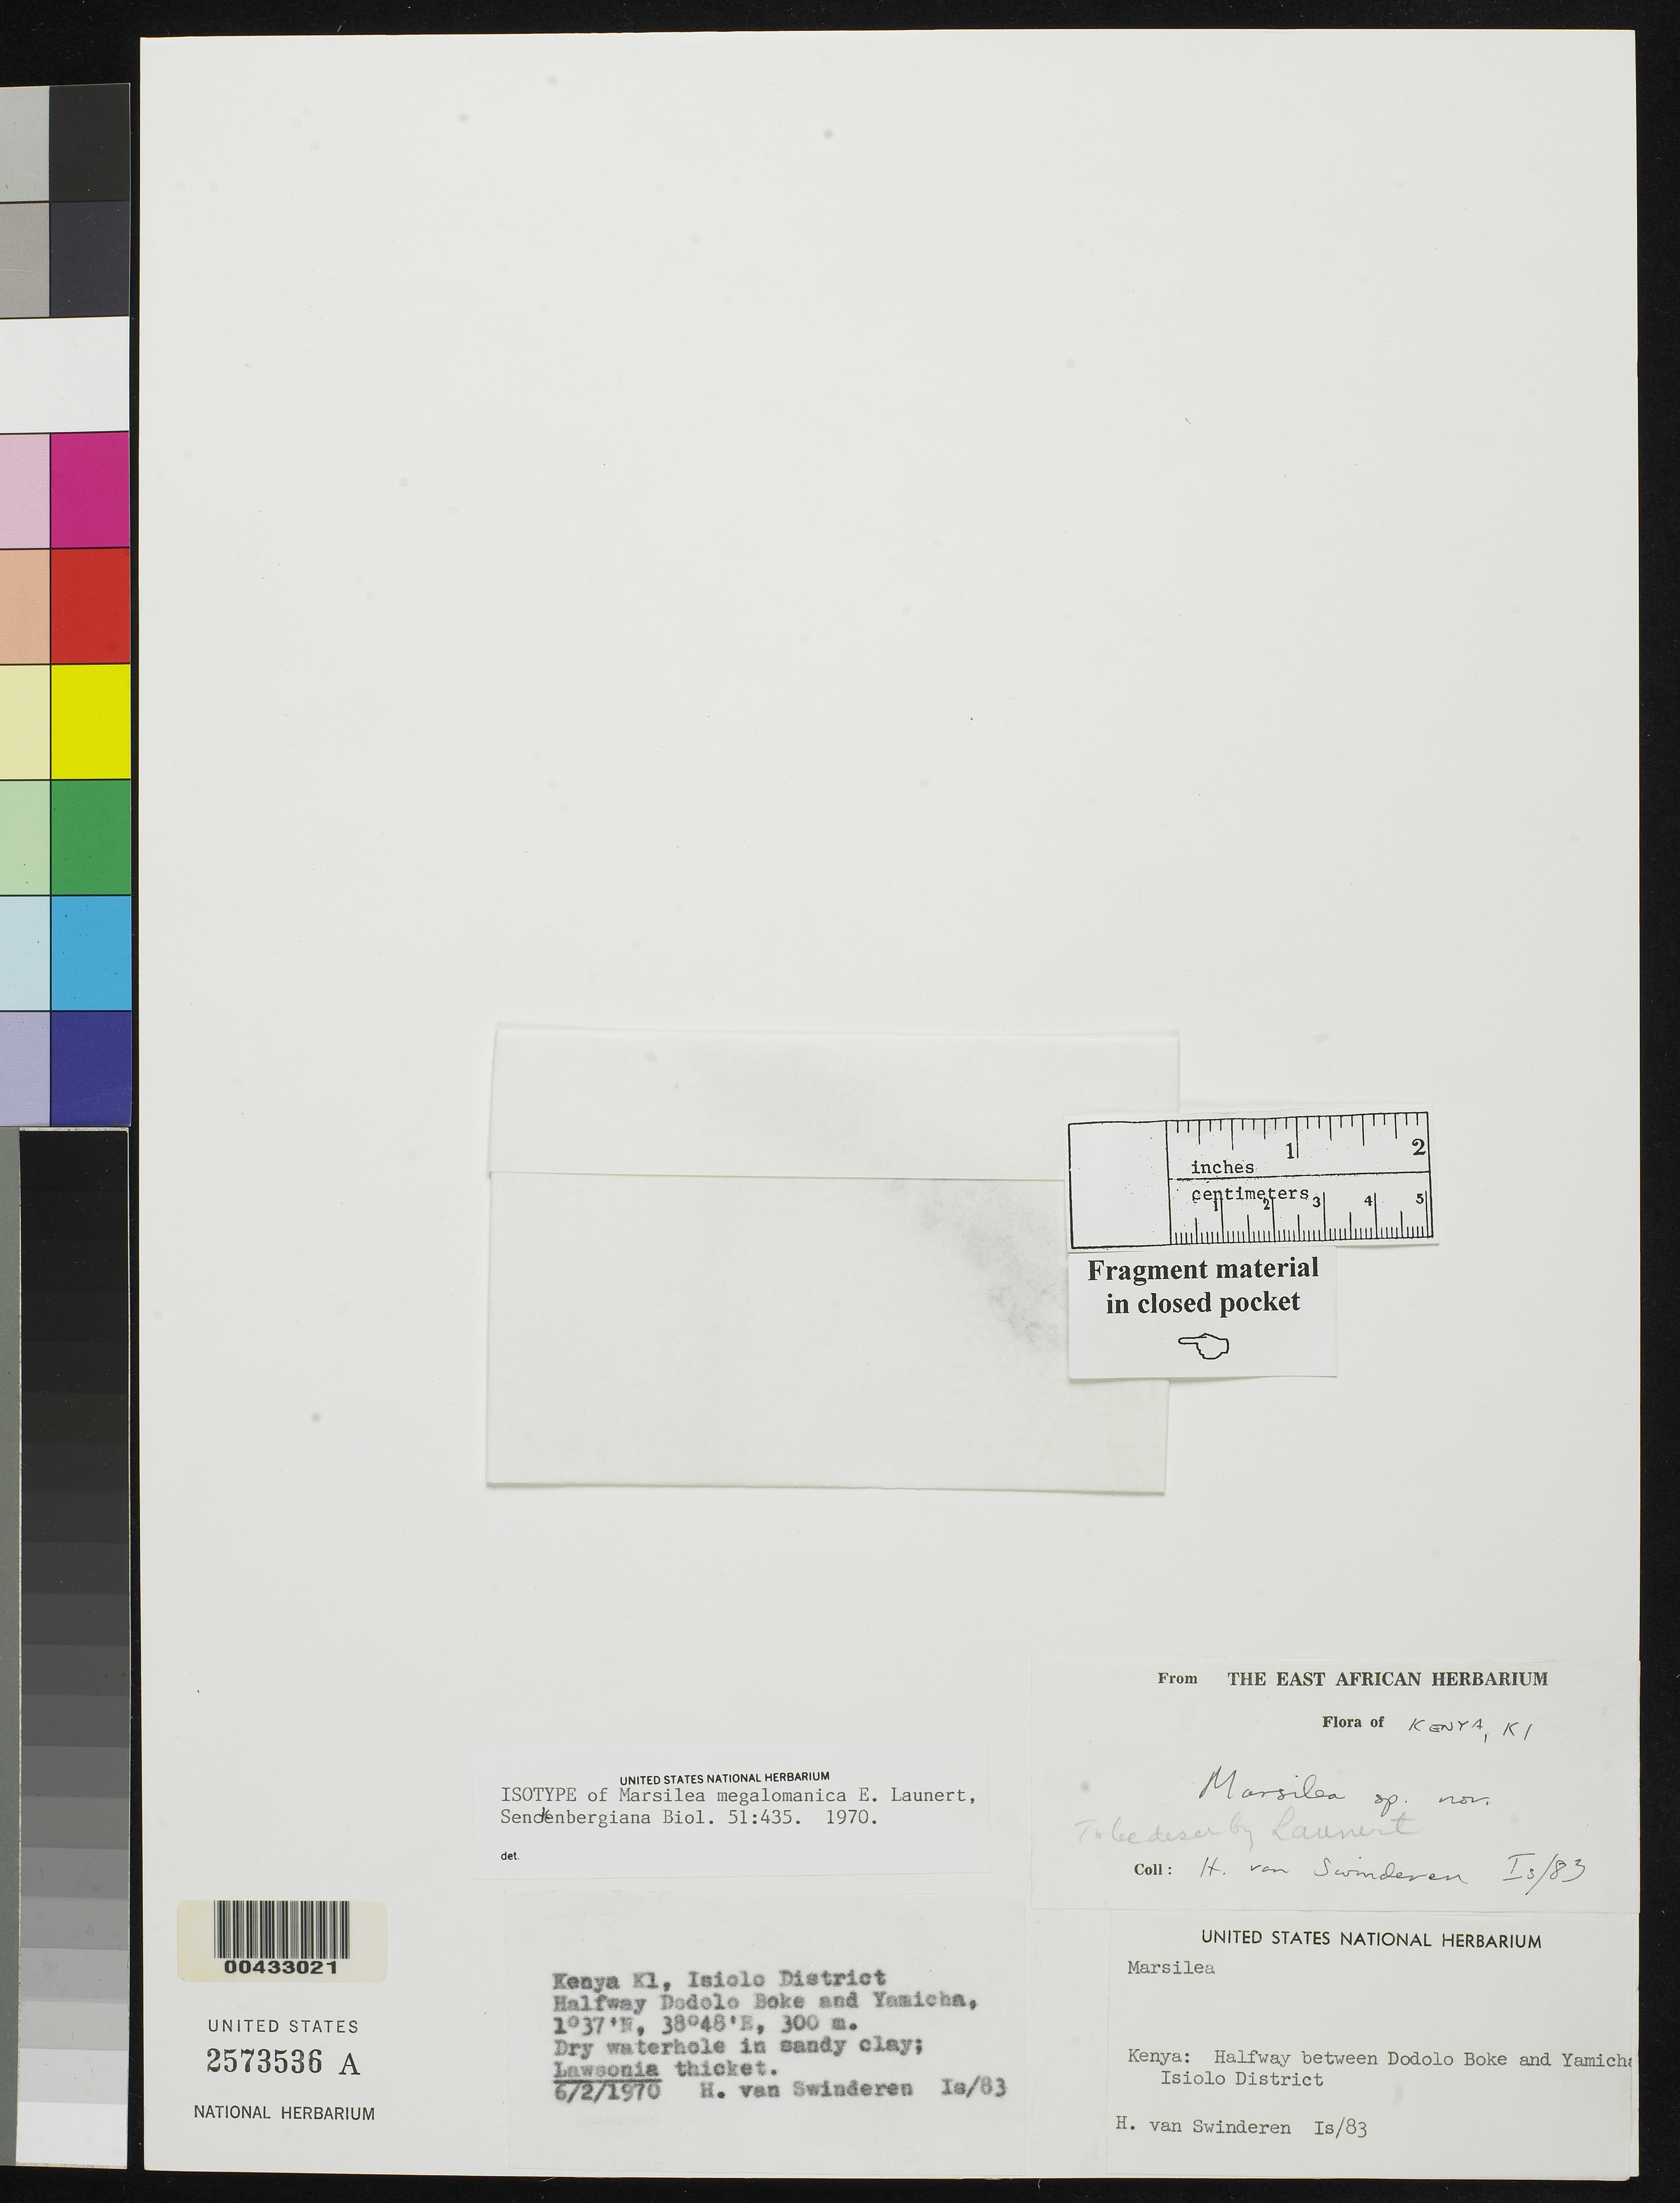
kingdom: Plantae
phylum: Tracheophyta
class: Polypodiopsida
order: Salviniales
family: Marsileaceae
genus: Marsilea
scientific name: Marsilea megalomanica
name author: Launert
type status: Isotype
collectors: H. Van Swinderen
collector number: Is/83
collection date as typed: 06 Feb 1970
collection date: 1970-02-06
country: Kenya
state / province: Isiolo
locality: Halfway between Dololo Boke & Yamicha.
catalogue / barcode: US 2573536A